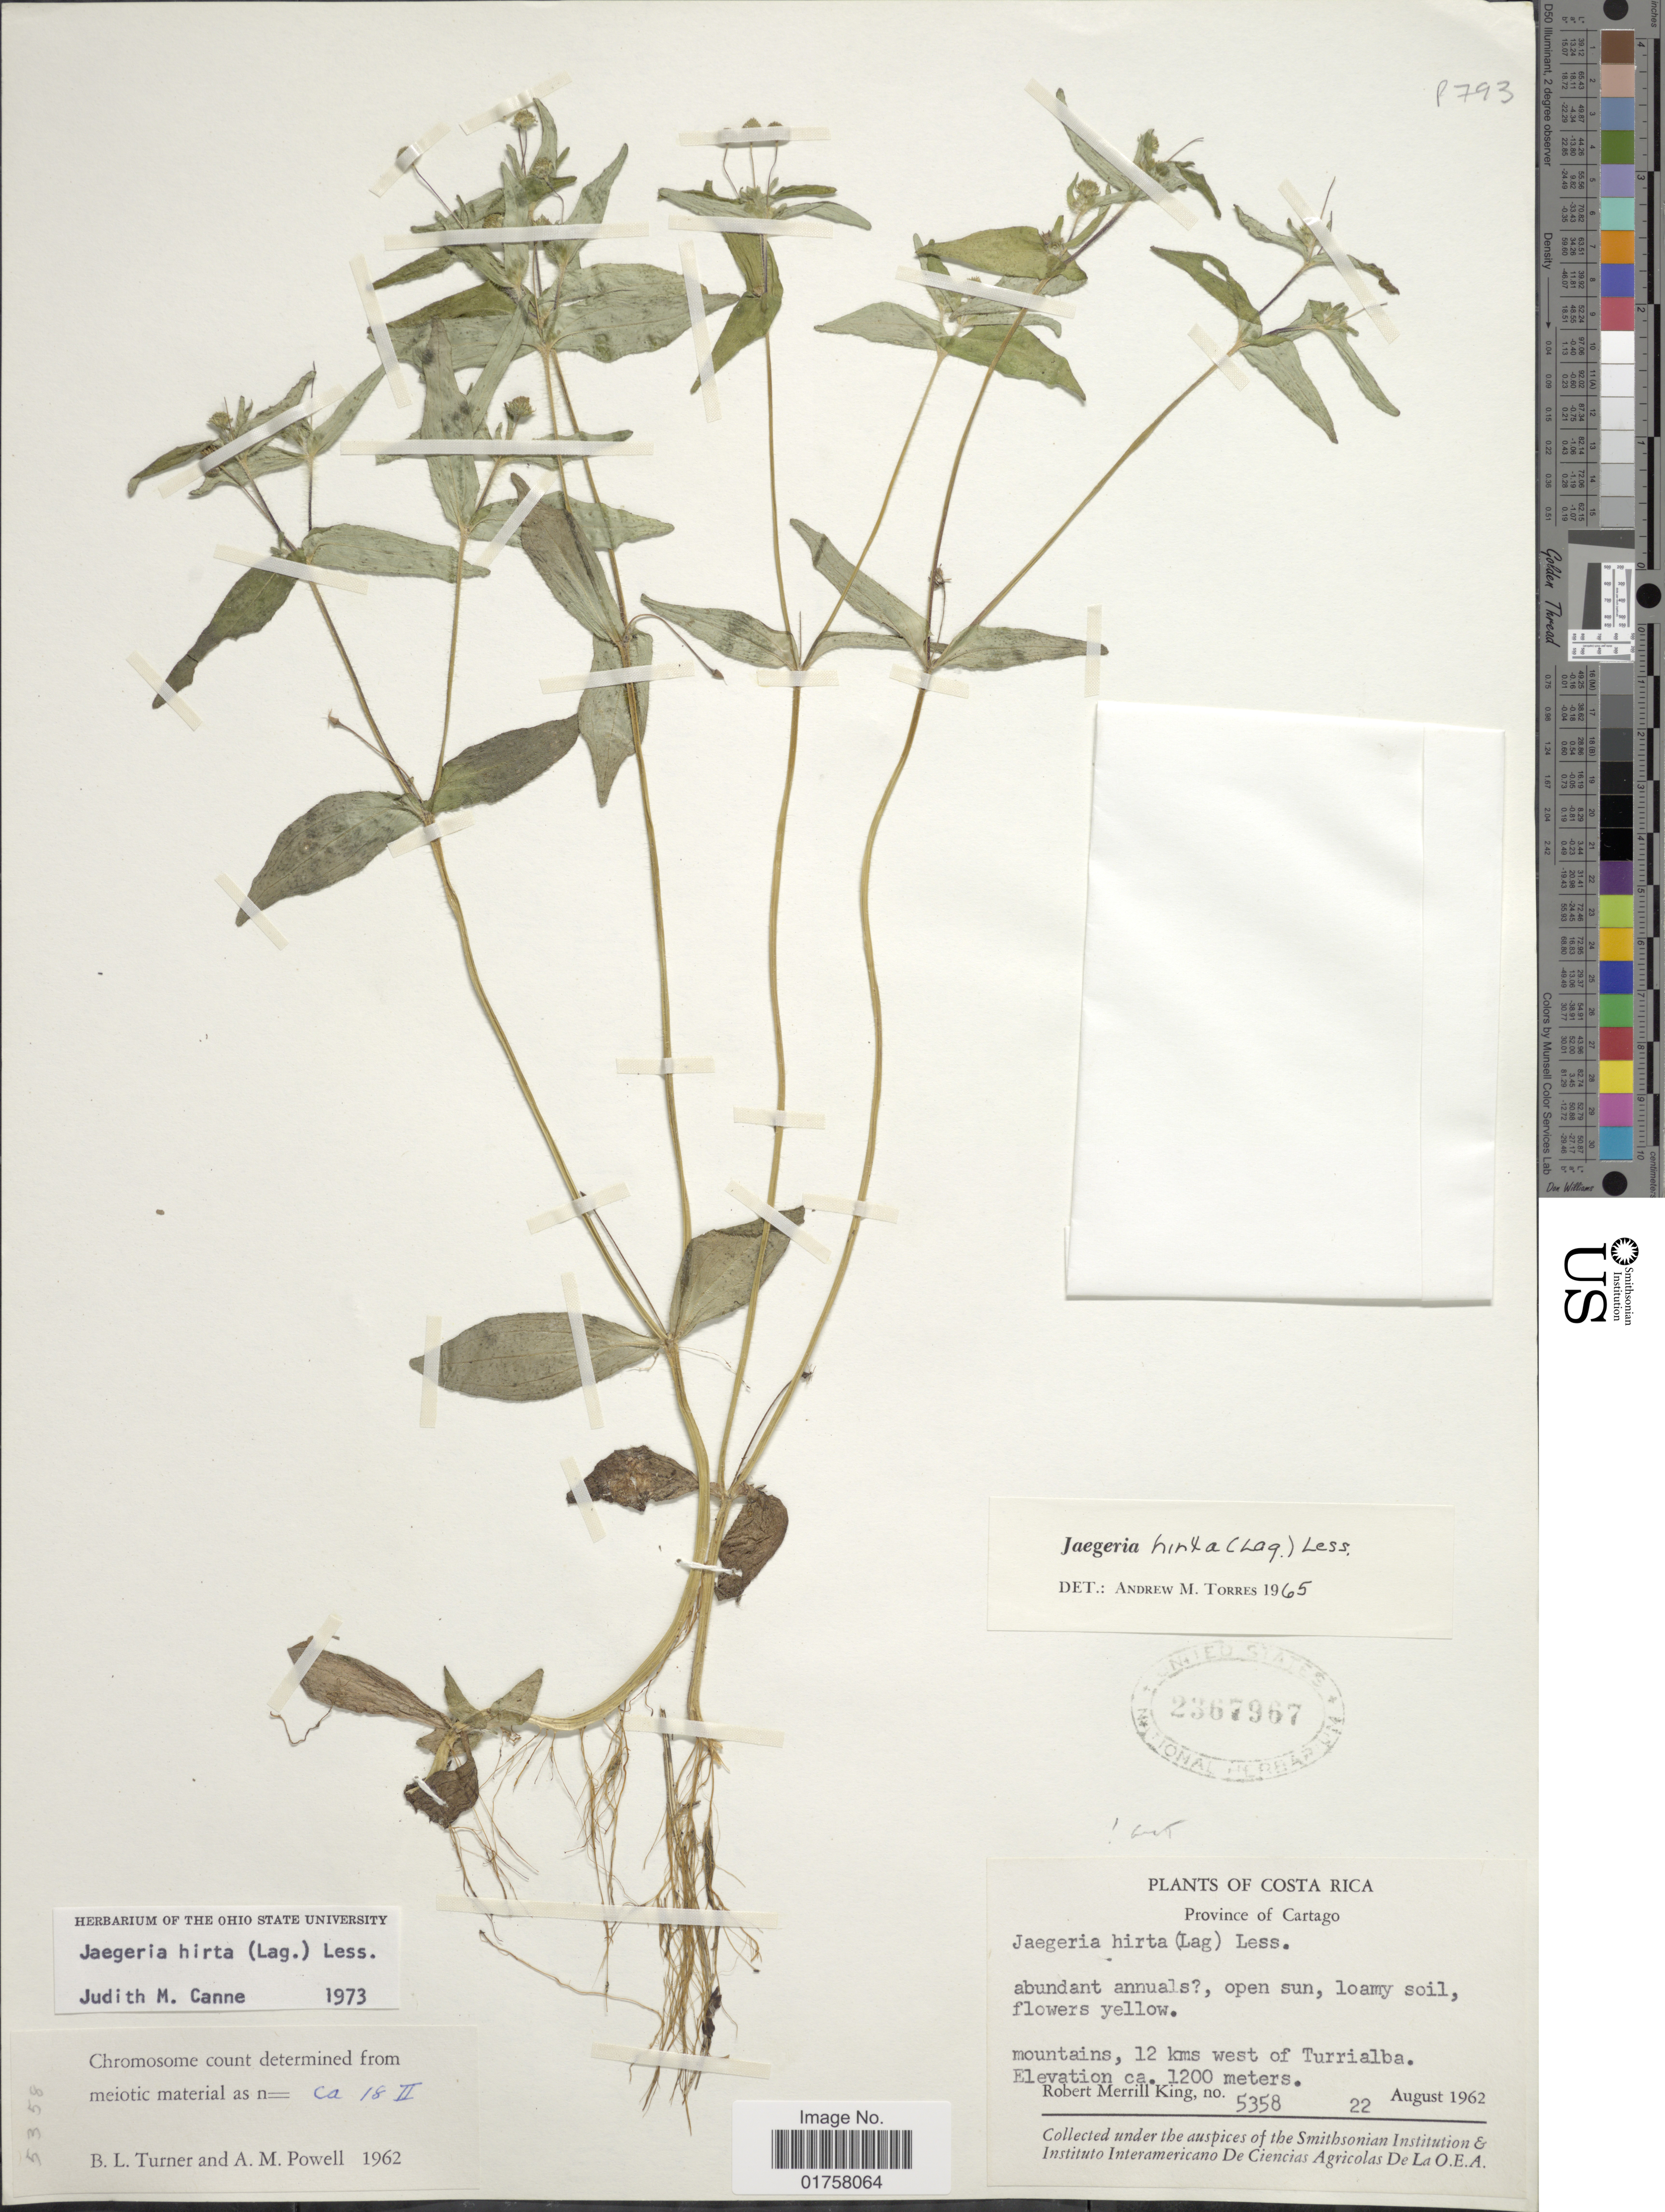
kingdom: Plantae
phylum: Tracheophyta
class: Magnoliopsida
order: Asterales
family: Asteraceae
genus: Jaegeria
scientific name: Jaegeria hirta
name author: (Lag.) Less.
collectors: R. M. King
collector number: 5358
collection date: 1962-08-22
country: Costa Rica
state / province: Cartago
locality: Mountains, 12 kms west of Turrialba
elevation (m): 1200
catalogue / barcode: US 2367967